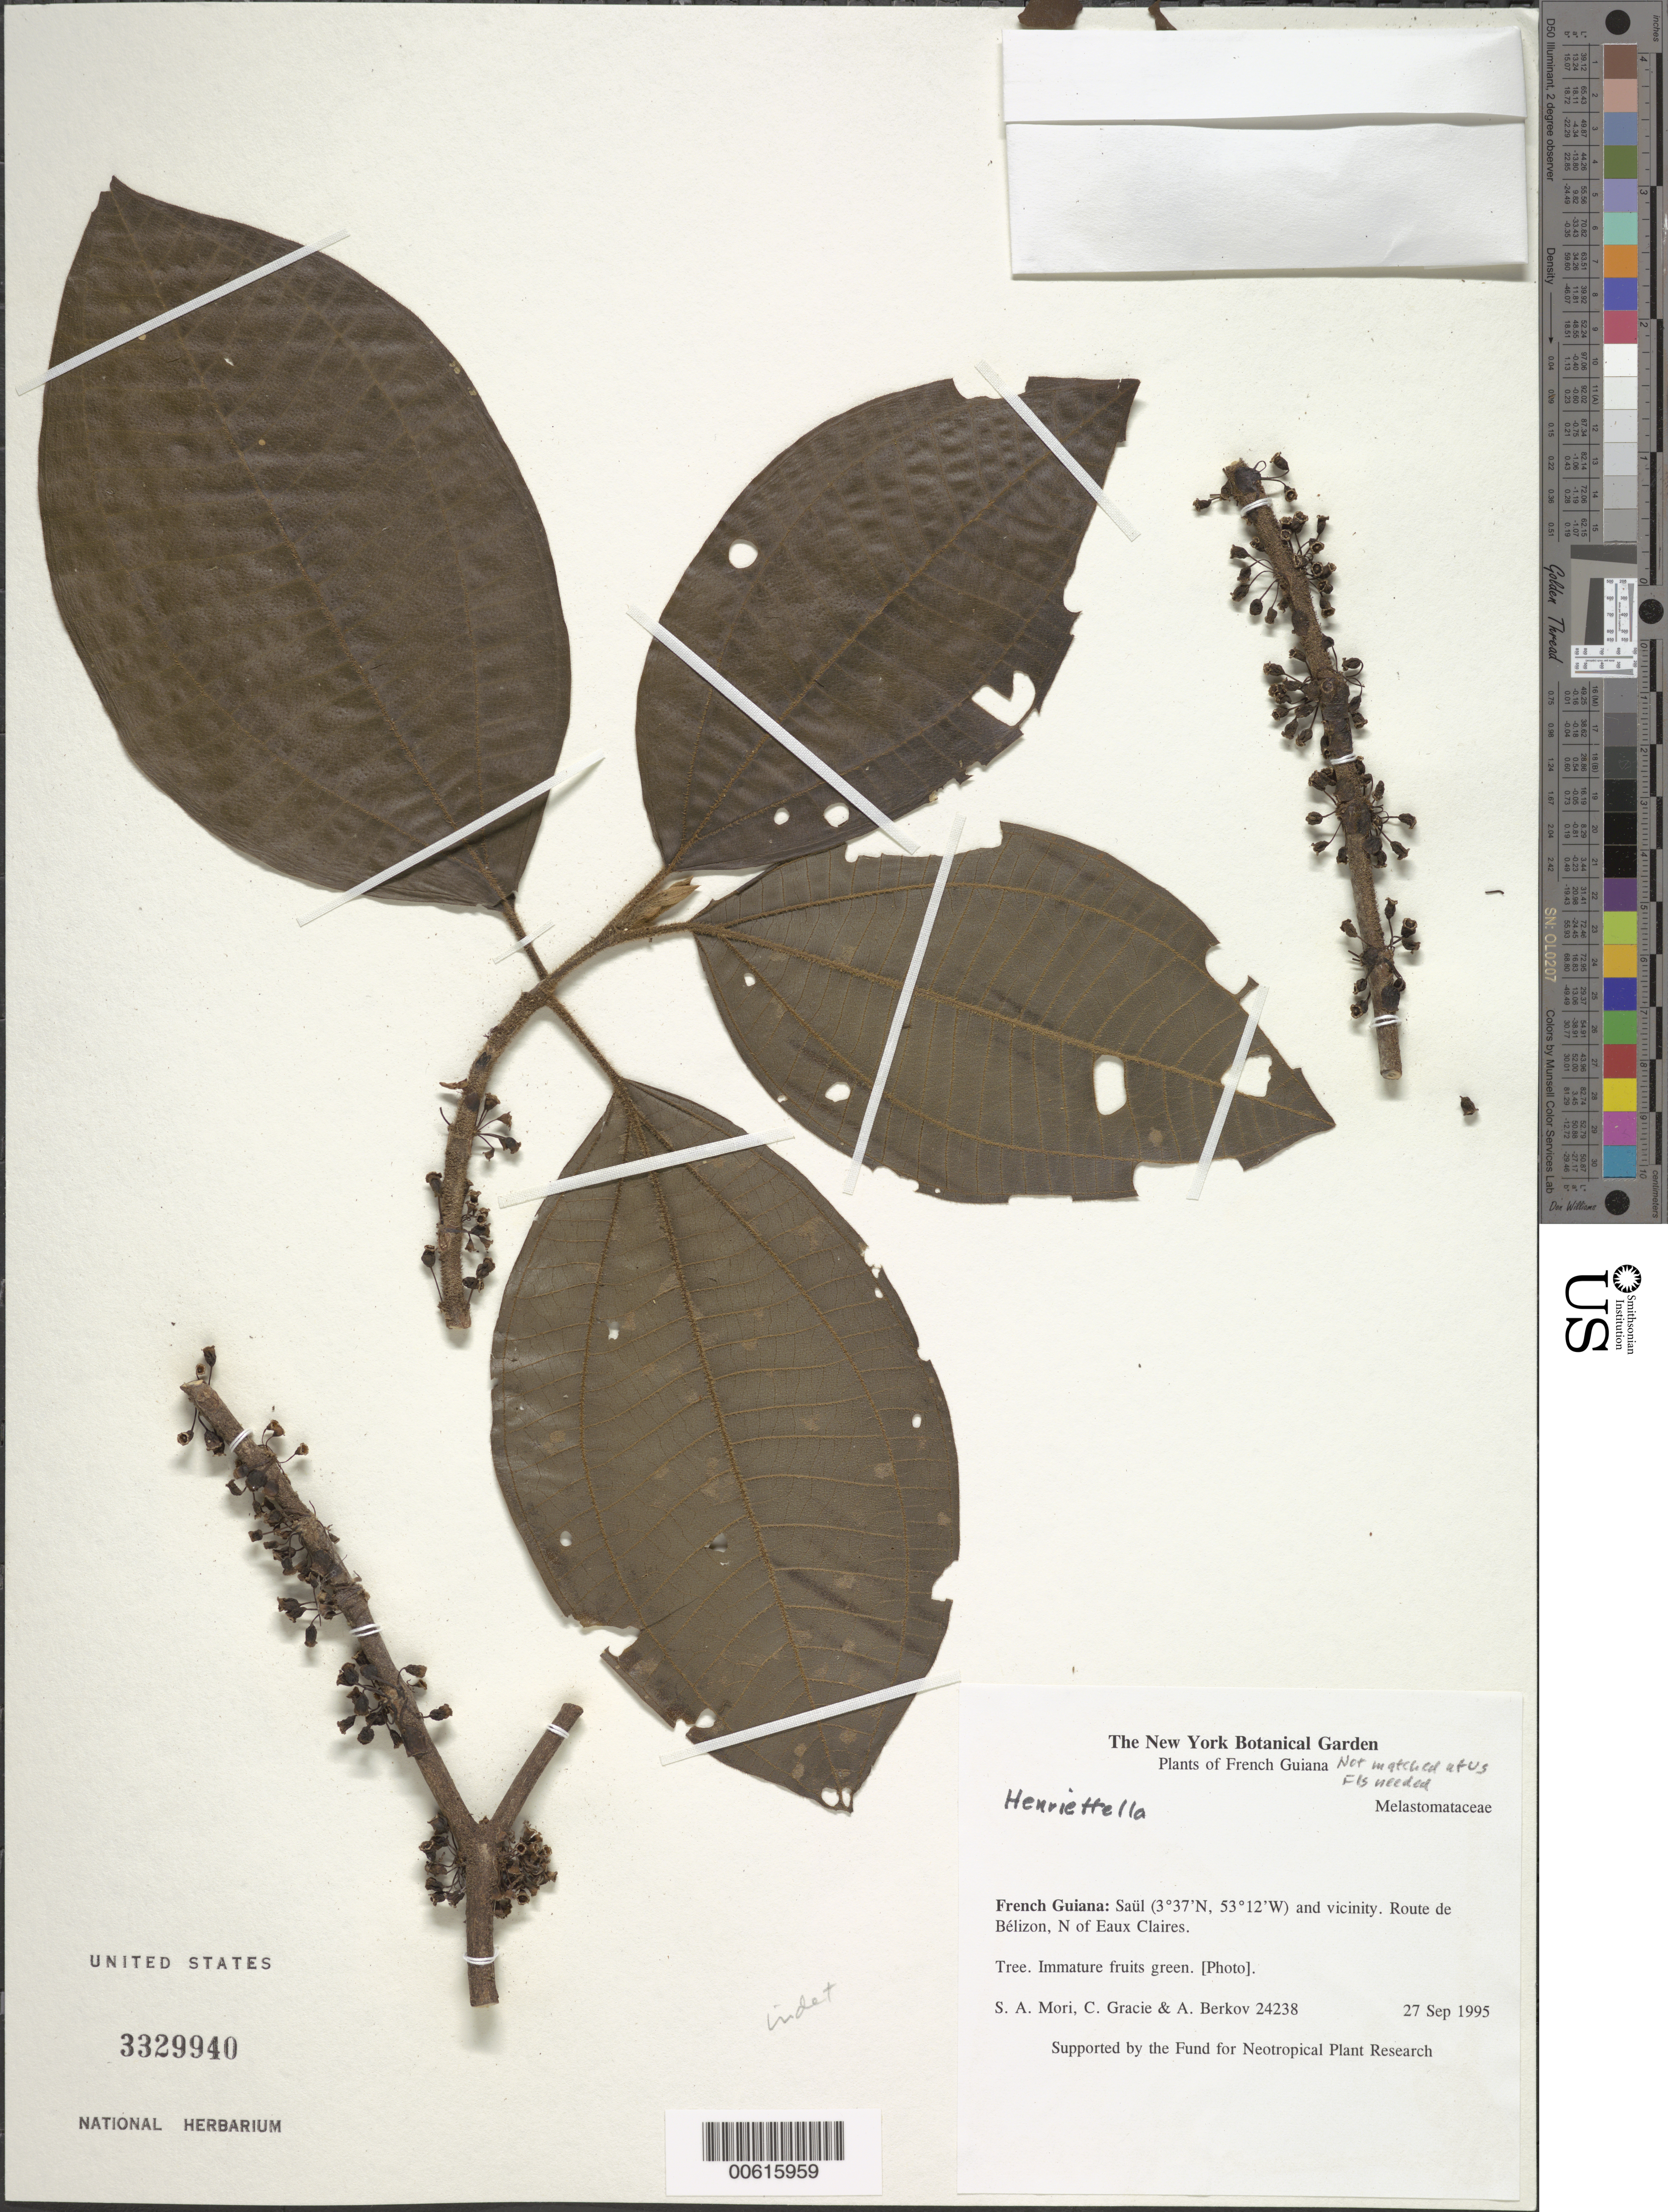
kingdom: Plantae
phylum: Tracheophyta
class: Magnoliopsida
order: Myrtales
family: Melastomataceae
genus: Henriettea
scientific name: Henriettea sp.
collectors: S. Mori, C. A. Gracie & C. Snyder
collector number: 24238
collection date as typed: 27-Sep-95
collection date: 1995-09-27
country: French Guiana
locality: Saül and vic., Route de Bélizon, N of Eaux Claires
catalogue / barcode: US 3329940